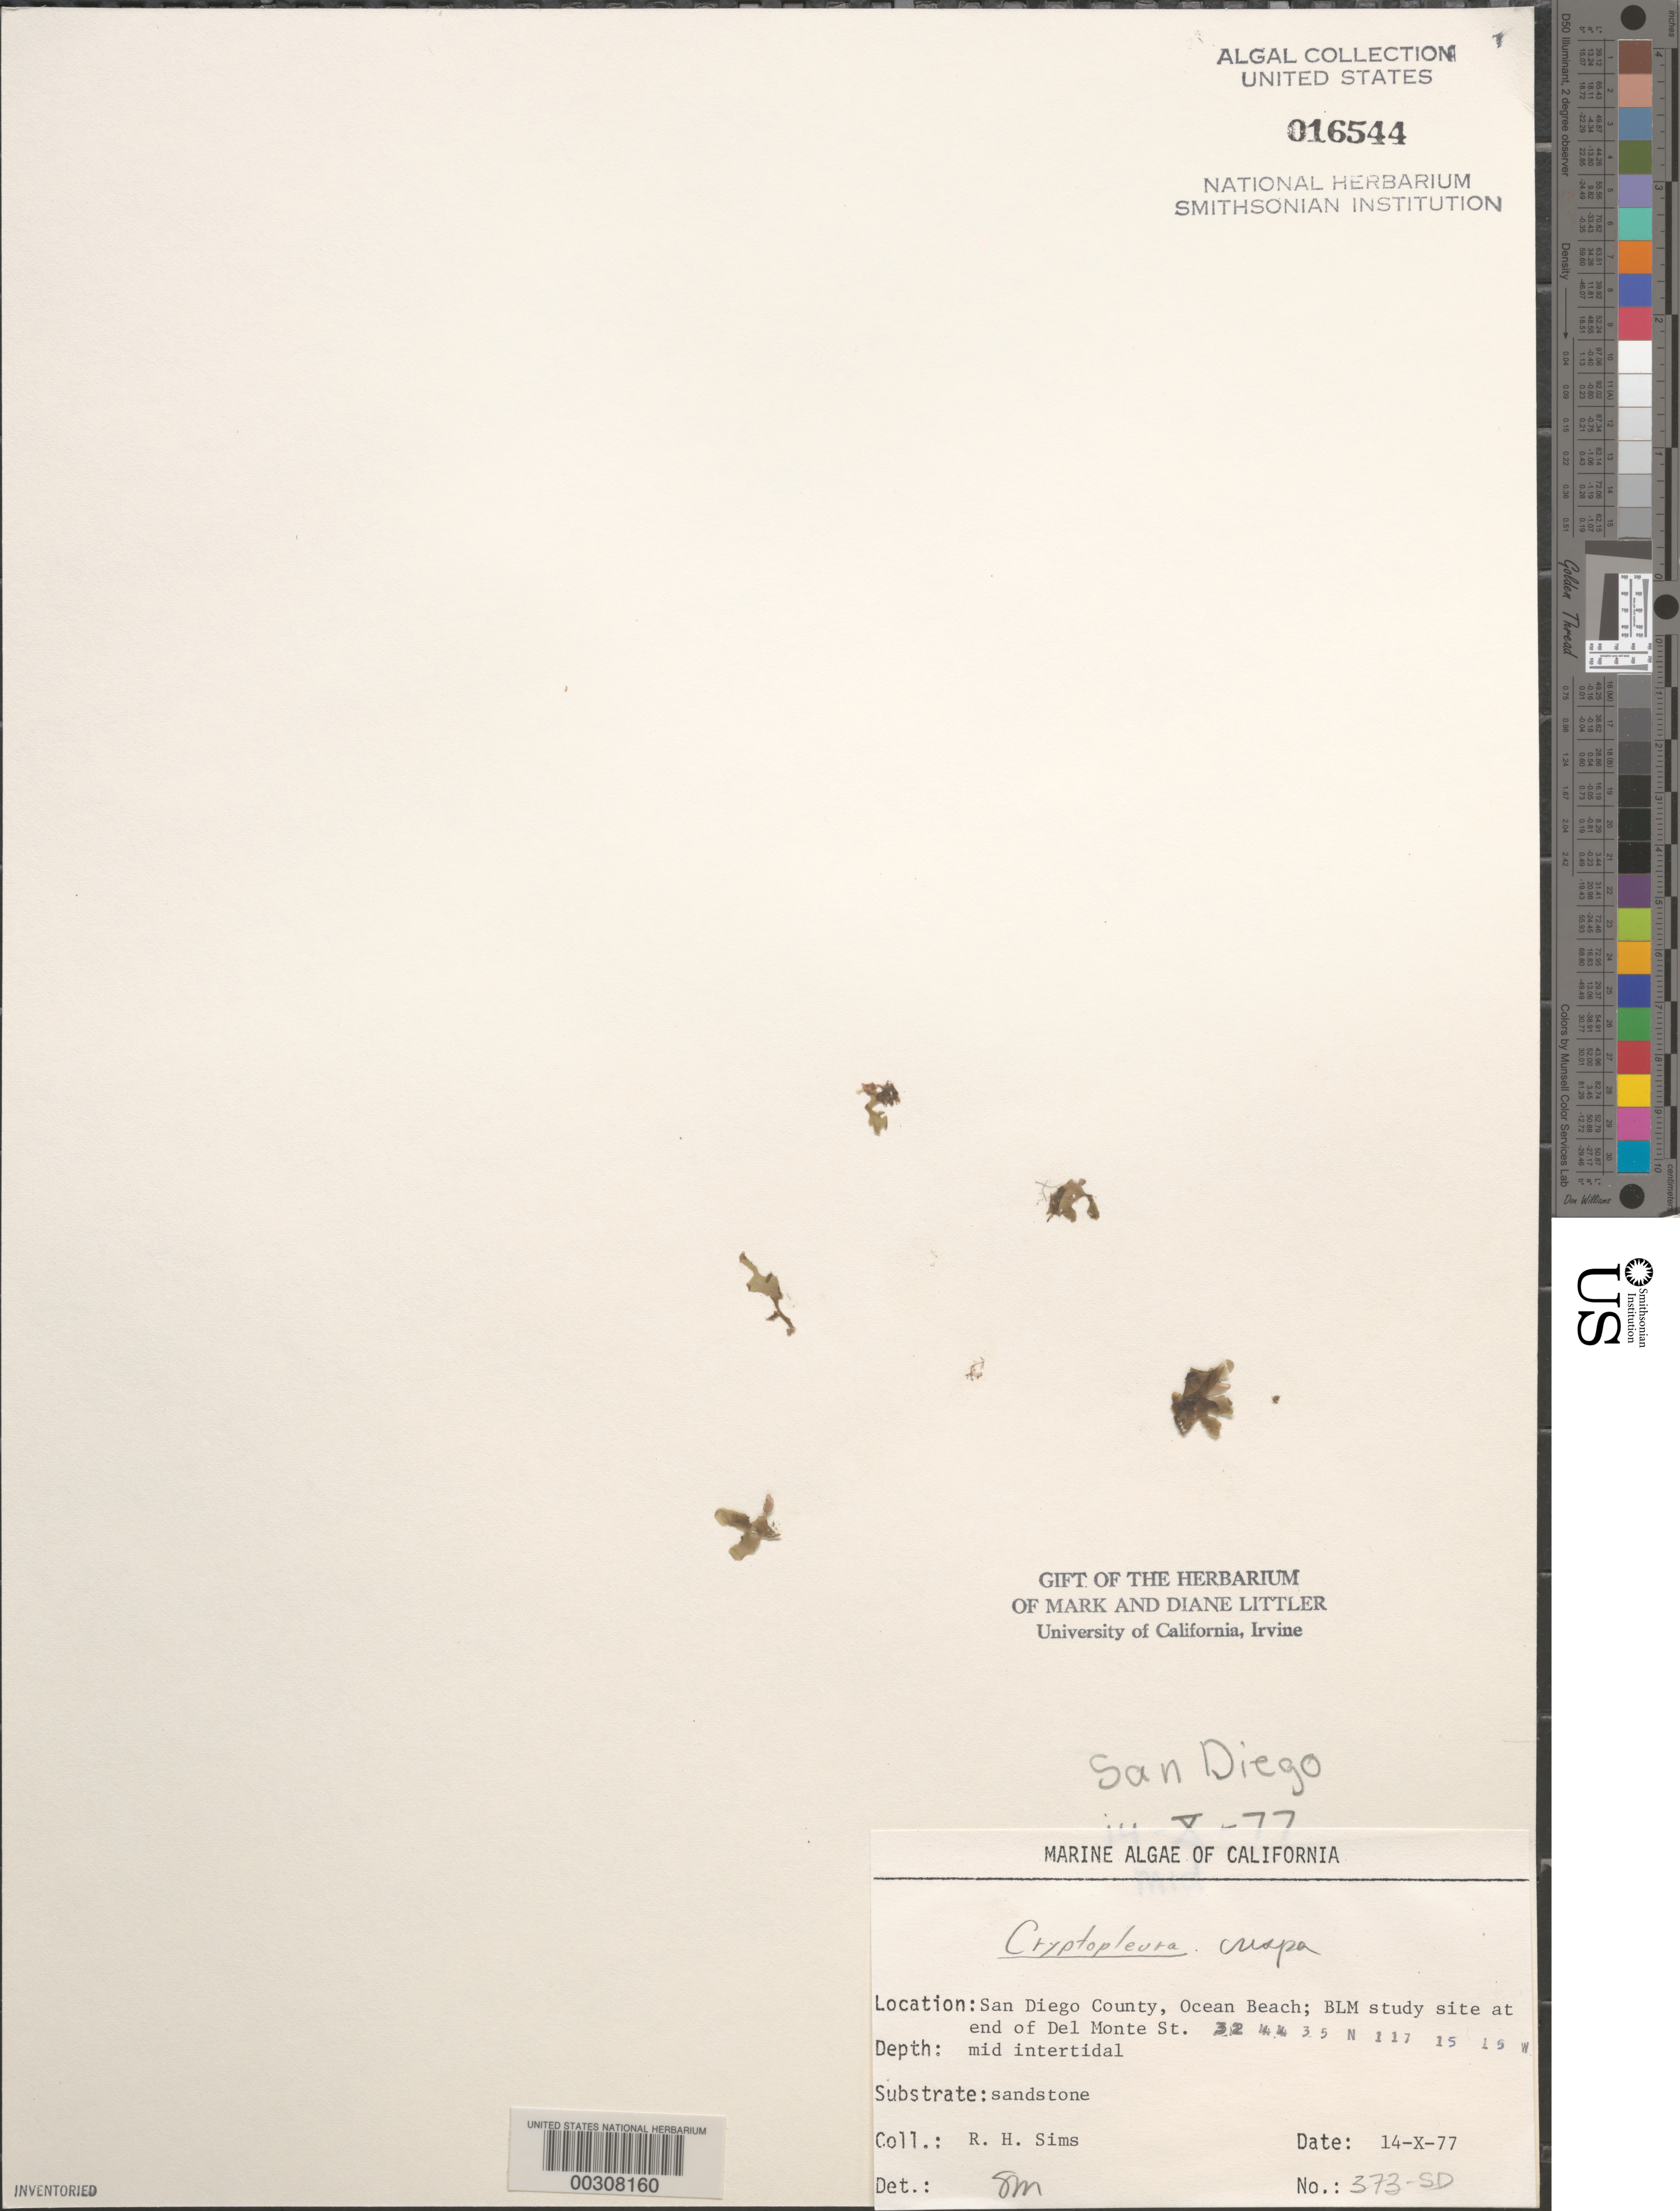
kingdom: Plantae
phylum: Rhodophyta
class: Florideophyceae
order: Ceramiales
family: Delesseriaceae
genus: Cryptopleura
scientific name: Cryptopleura crispa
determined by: Murray, S. N.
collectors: R. H. Sims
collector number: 373-sd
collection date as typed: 14 Oct 1977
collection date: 1977-10-14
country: United States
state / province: California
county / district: San Diego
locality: Ocean Beach, end of Del Monte Street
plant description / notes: BLM-SOCALBIGHT Rocky Intertidal Survey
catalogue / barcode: US 16544